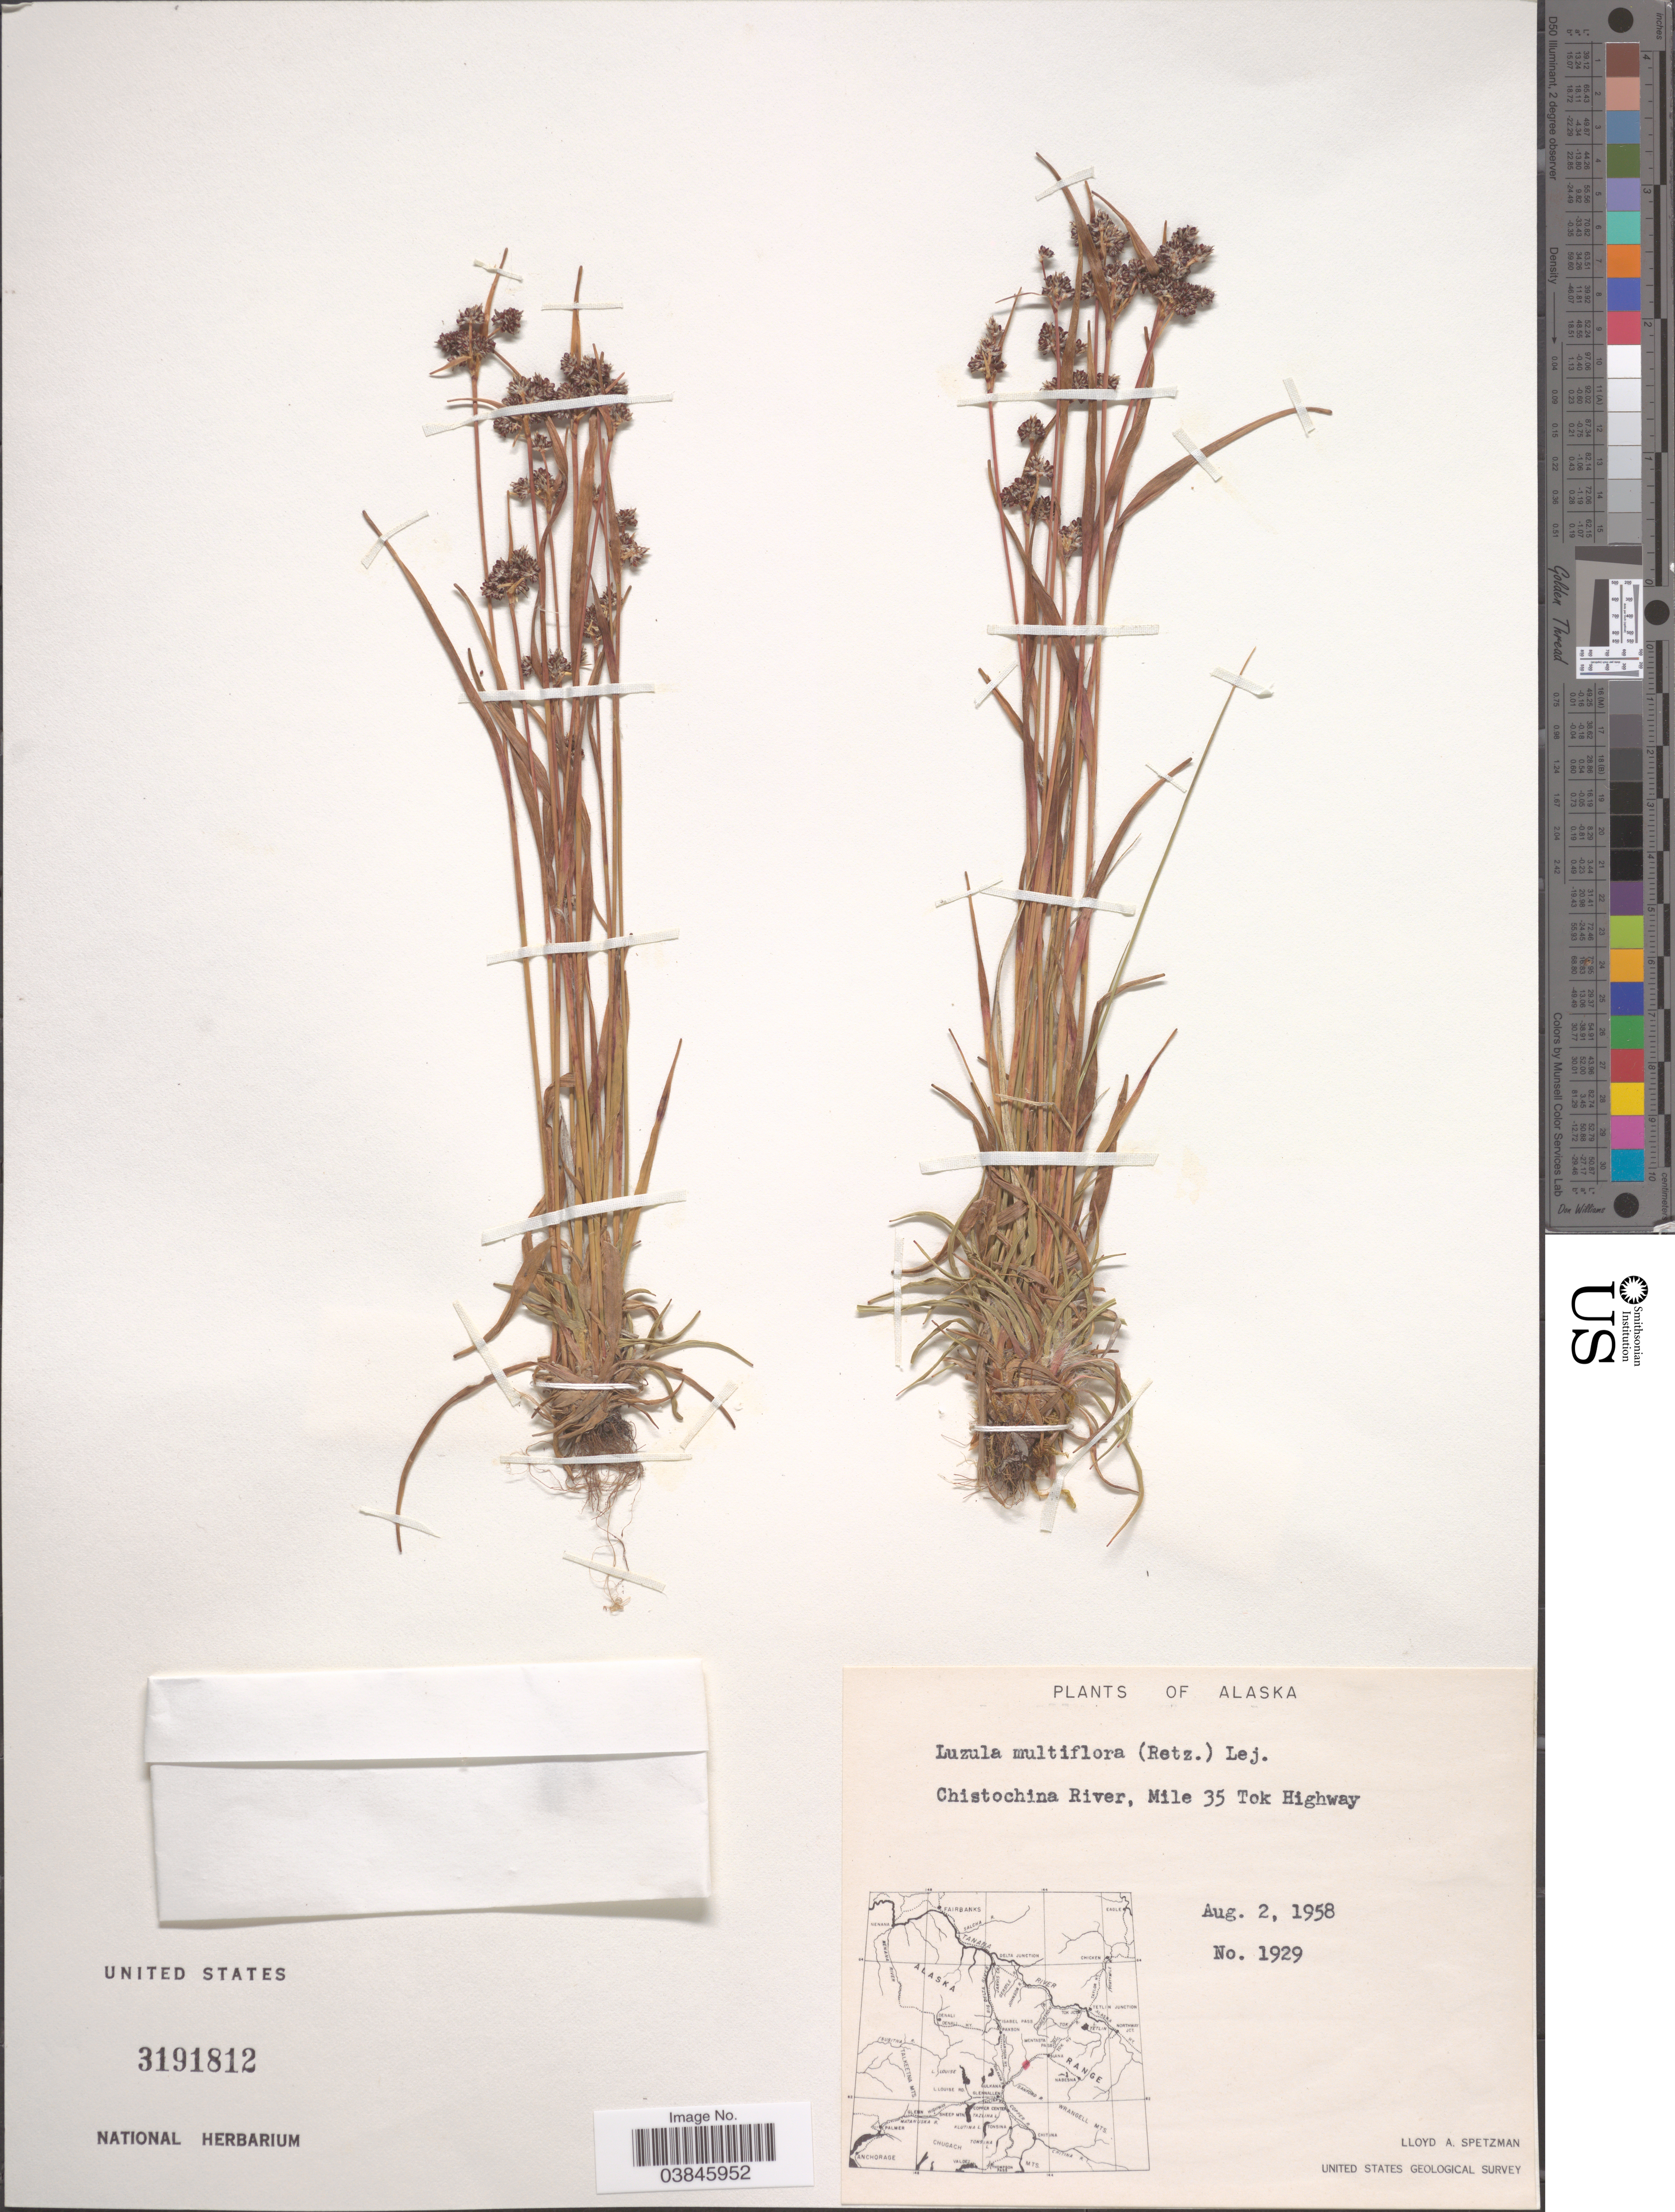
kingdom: Plantae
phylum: Tracheophyta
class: Liliopsida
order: Poales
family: Juncaceae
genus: Luzula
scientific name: Luzula multiflora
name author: (Ehrh.) Lej.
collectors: L. Spetzman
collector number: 1929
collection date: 1958-08-02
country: United States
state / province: Alaska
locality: Chistochina River, Mile 35 Tok Highway.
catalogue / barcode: US 3191812